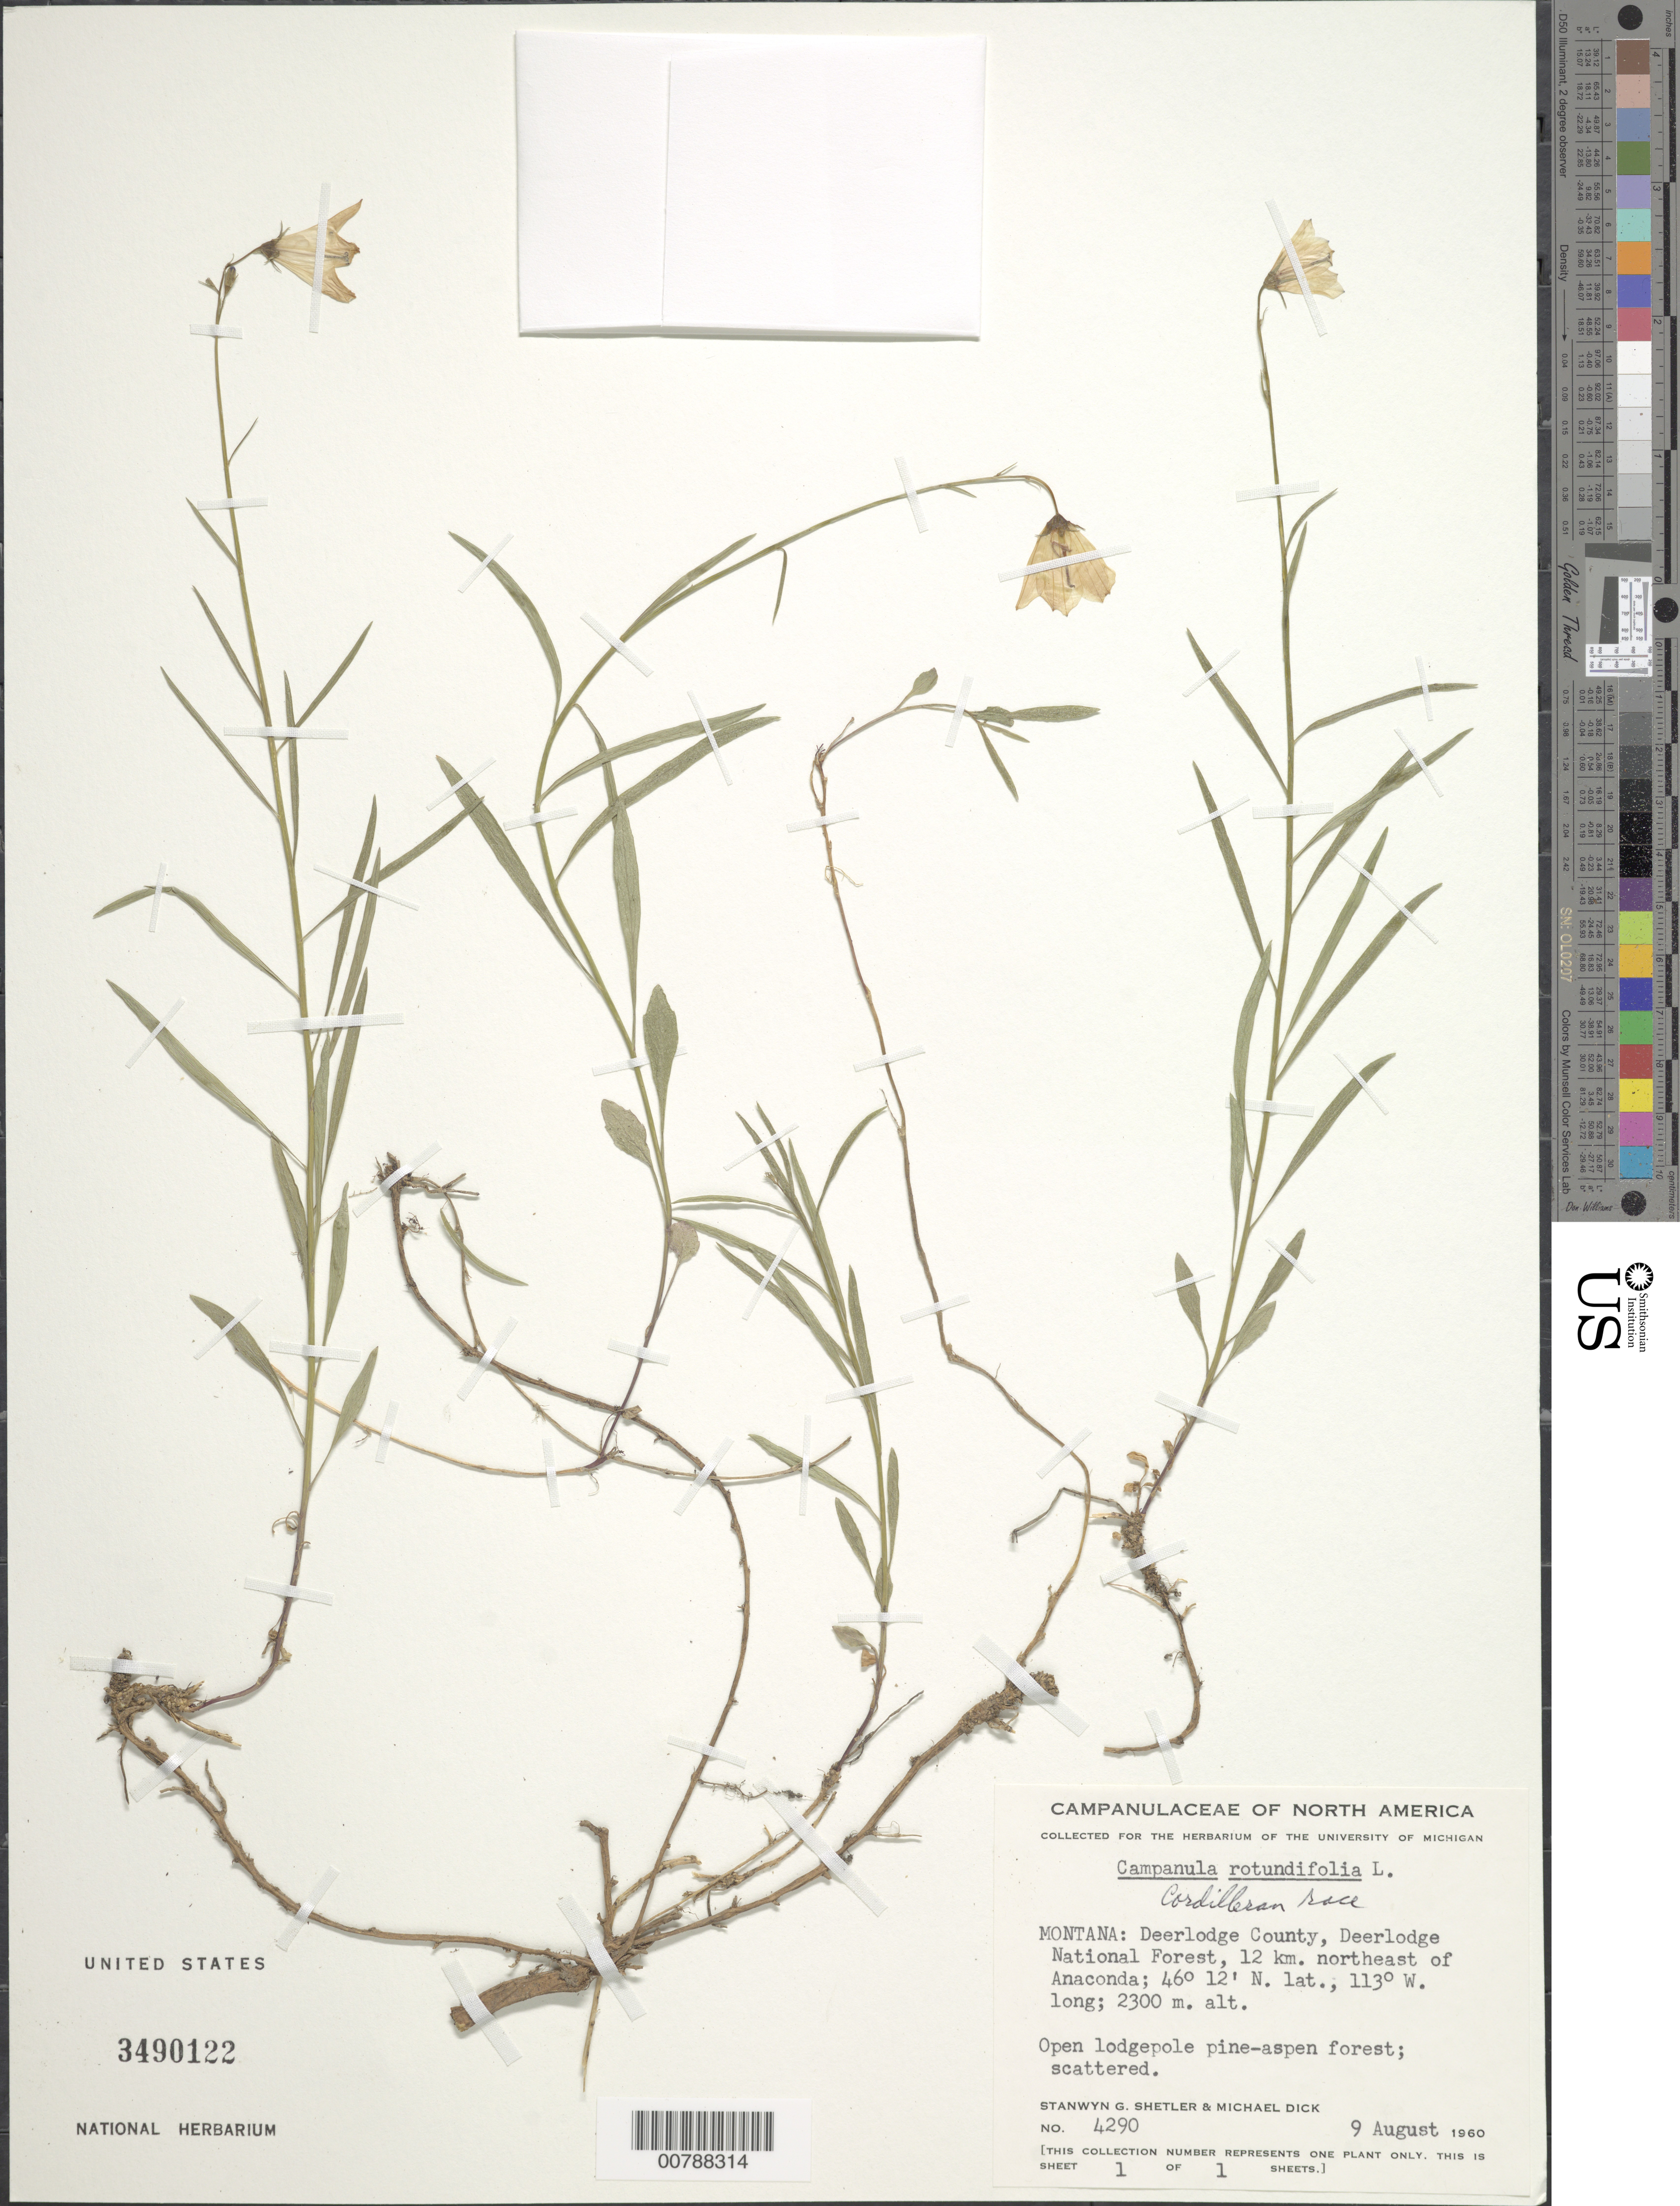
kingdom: Plantae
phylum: Tracheophyta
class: Magnoliopsida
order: Asterales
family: Campanulaceae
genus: Campanula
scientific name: Campanula rotundifolia L. Cordilleran race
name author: L.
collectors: S. Shetler & M. Dick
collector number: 4290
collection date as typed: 9 August 1960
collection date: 1960-08-09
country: United States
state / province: Montana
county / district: Deer Lodge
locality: Deerlodge National Forest, 12 km. northeast of Anaconda.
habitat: Open lodgepole pine-aspen forest.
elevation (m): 2300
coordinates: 46 12' N, 113 W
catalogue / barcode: US 3490122